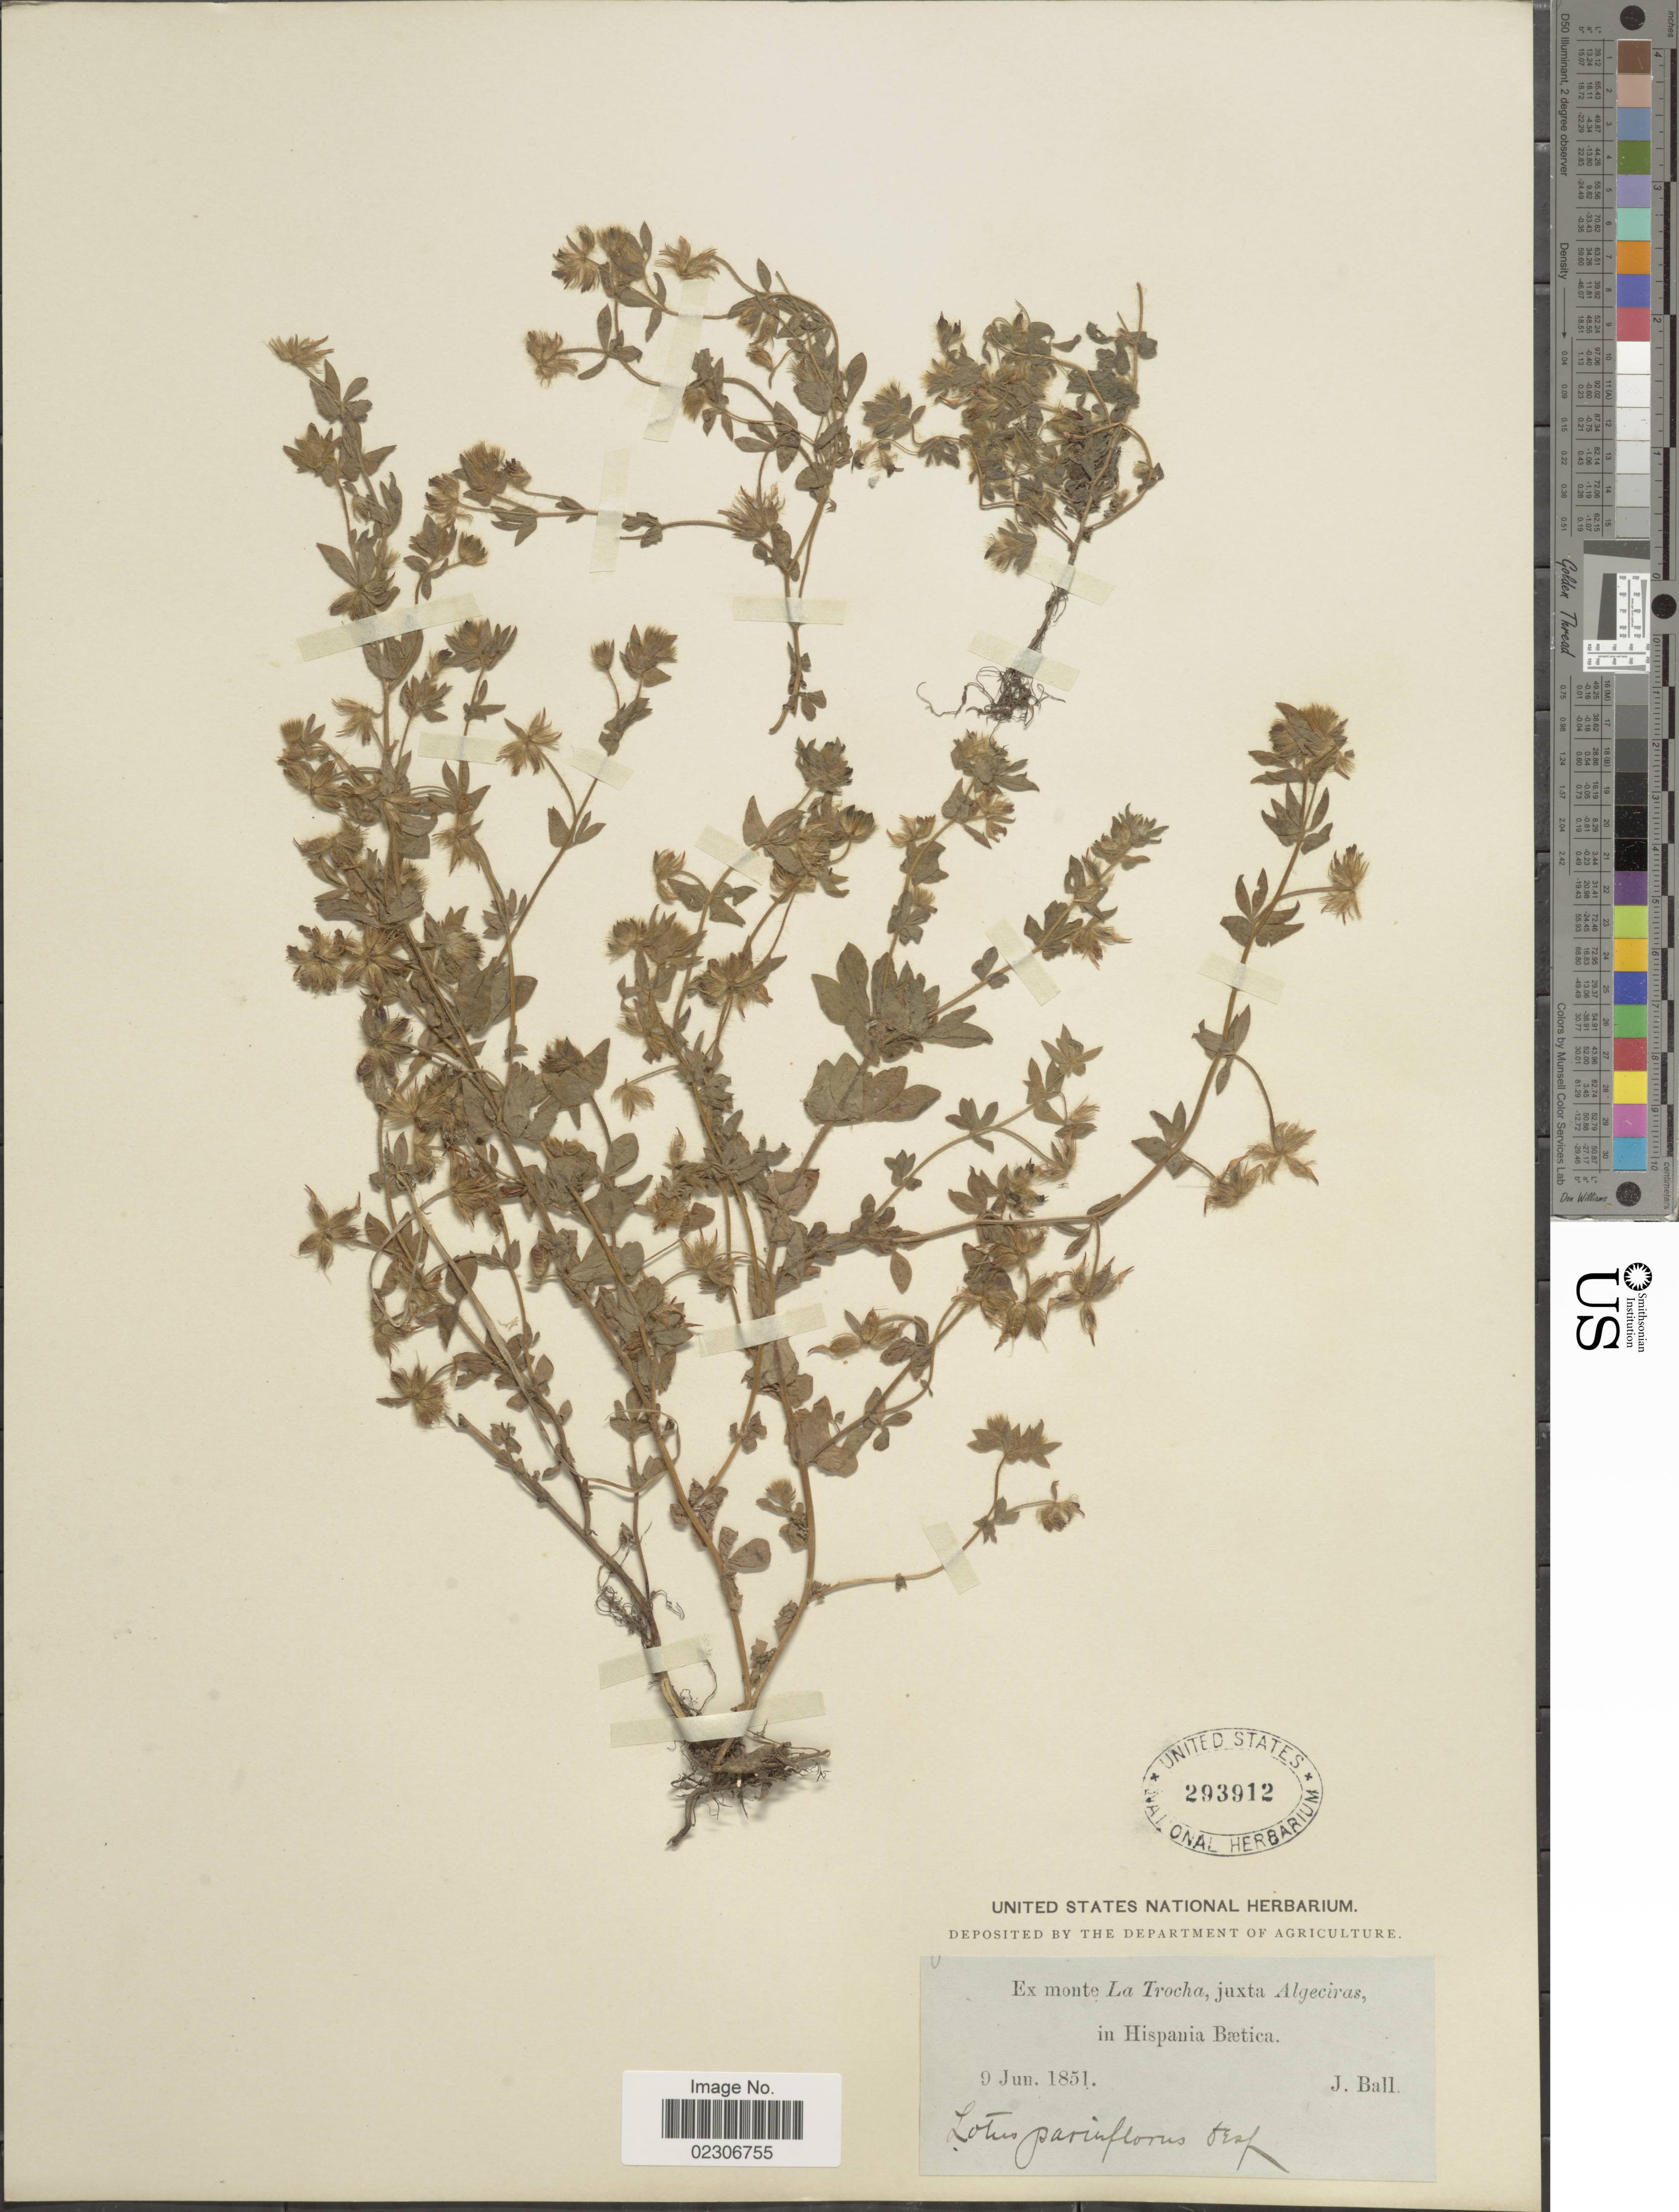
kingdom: Plantae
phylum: Tracheophyta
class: Magnoliopsida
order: Fabales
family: Fabaceae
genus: Lotus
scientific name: Lotus parviflorus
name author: Desf.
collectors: J. Ball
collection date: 1851-06-09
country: Algeria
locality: Monte la Trocha, juxta Algeciras, in Hispania Baetica.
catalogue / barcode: US 293912